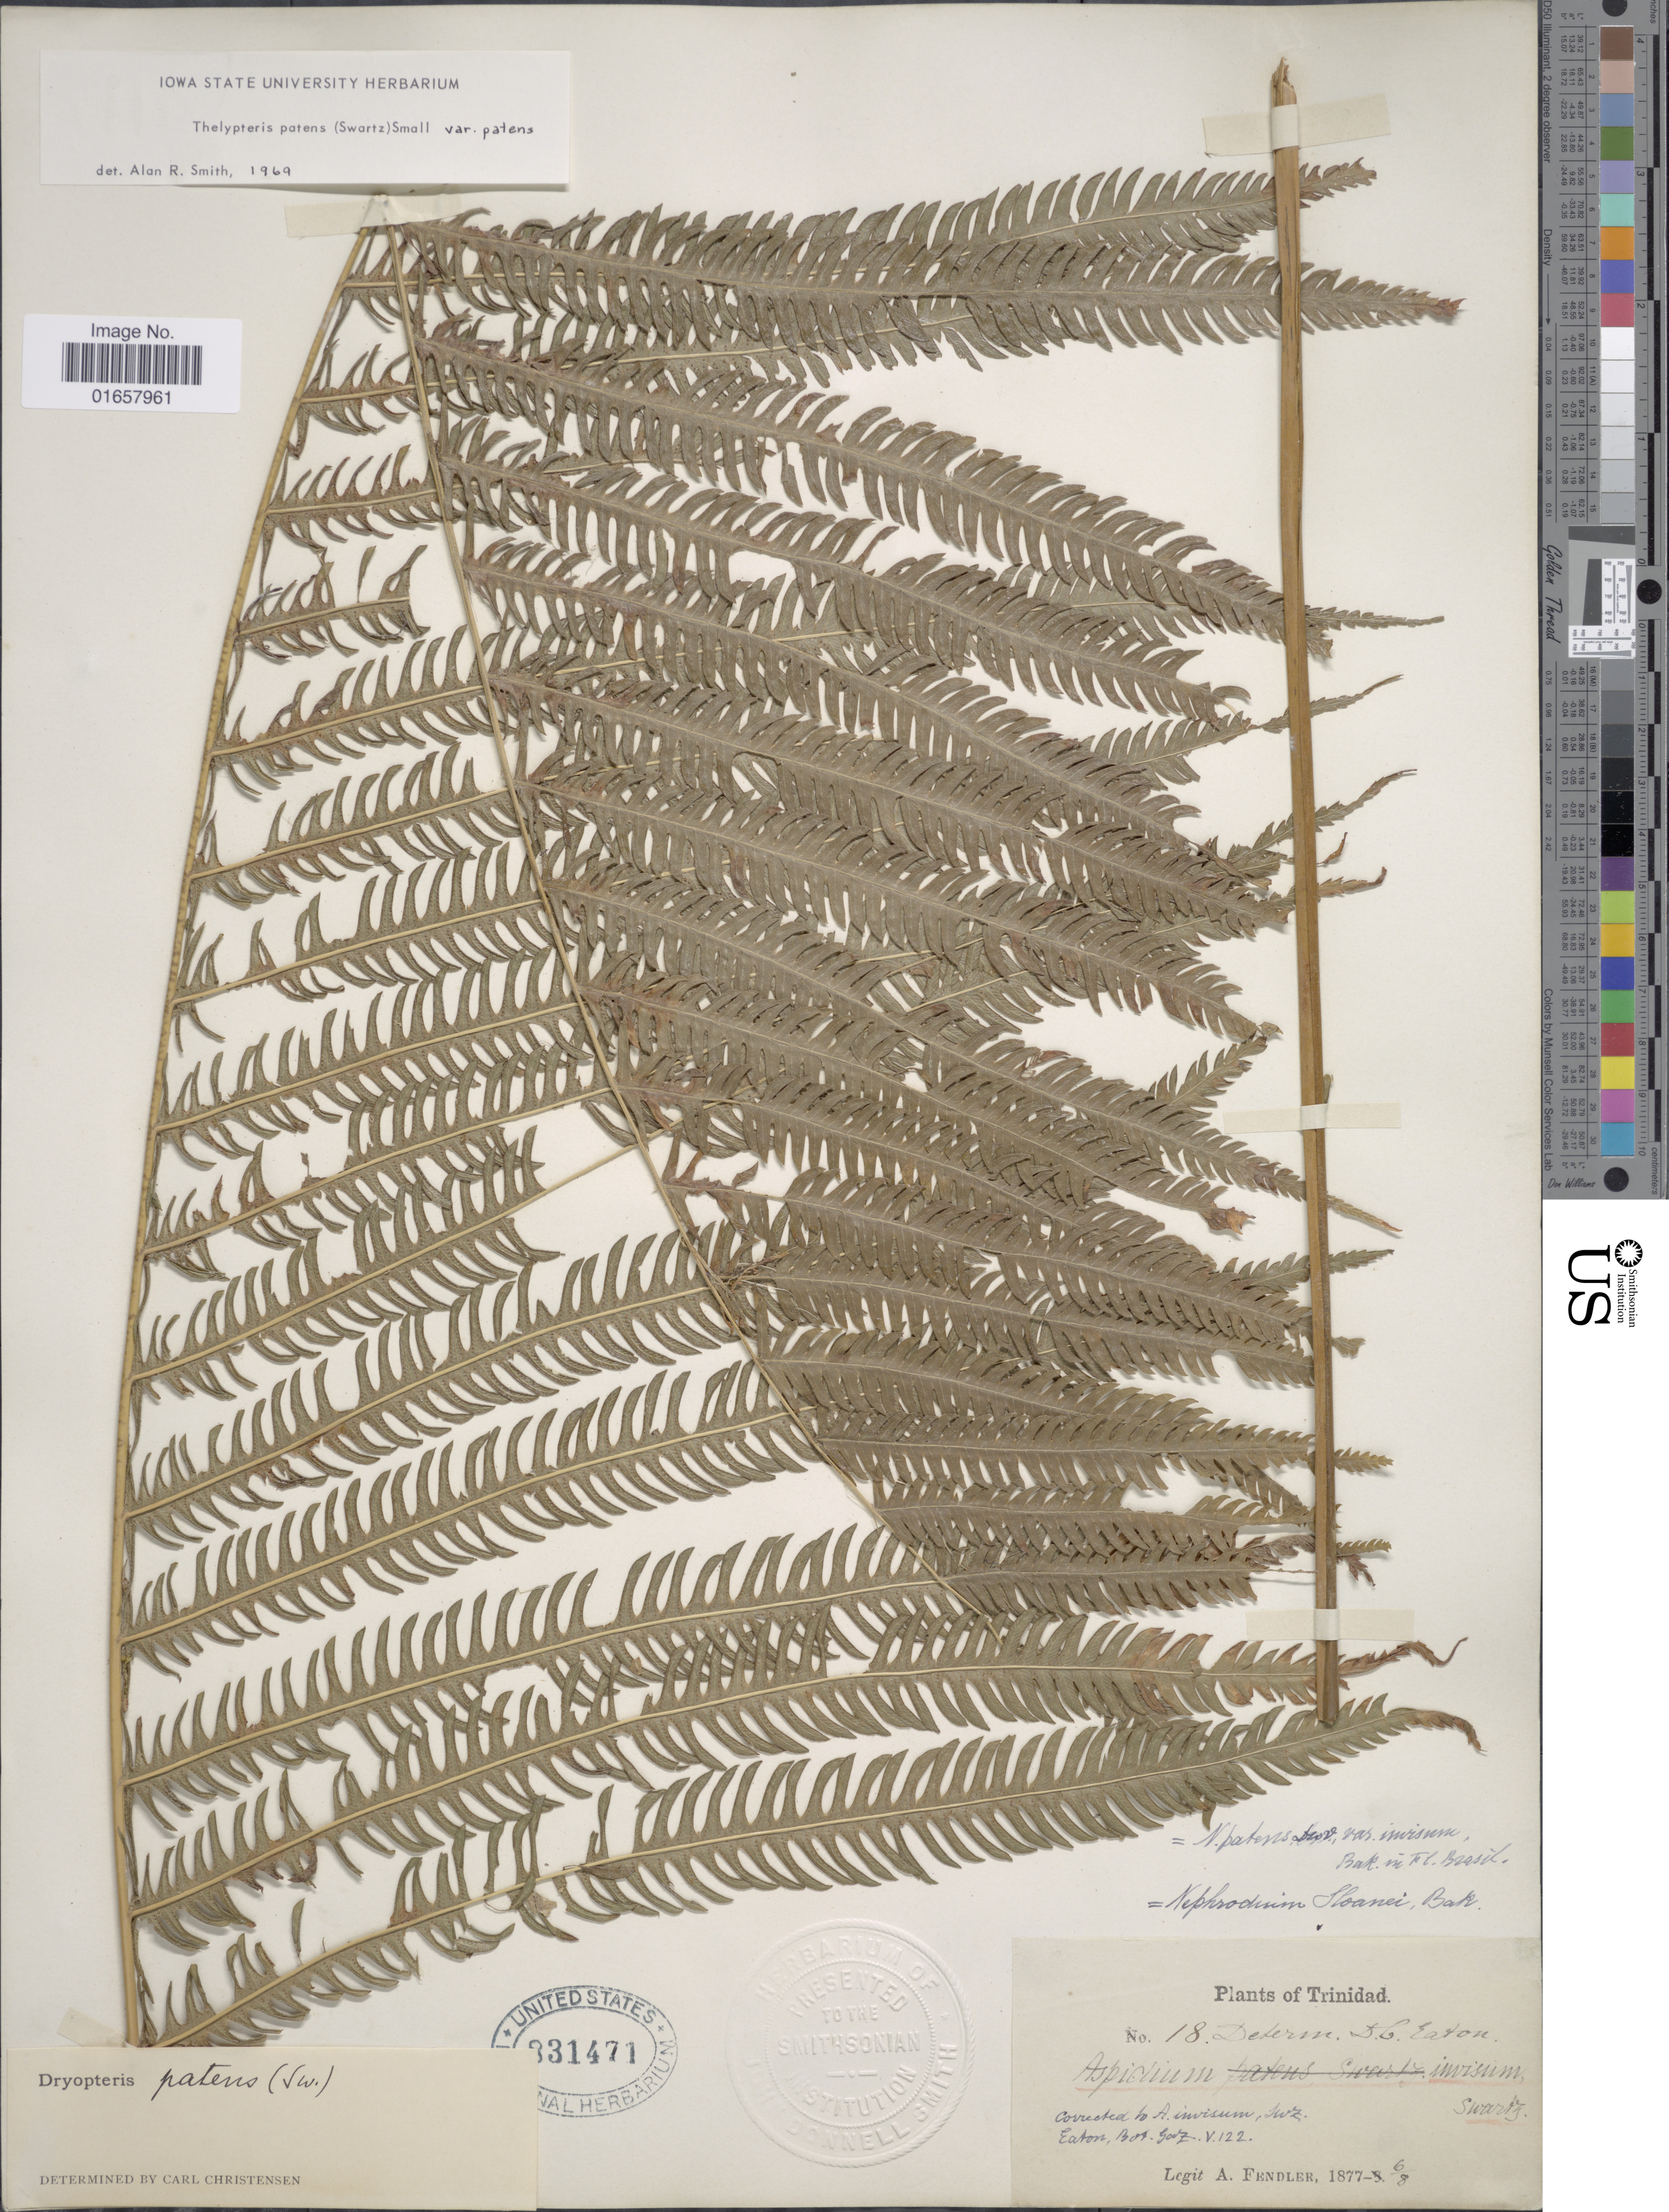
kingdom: Plantae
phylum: Tracheophyta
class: Polypodiopsida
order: Polypodiales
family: Thelypteridaceae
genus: Christella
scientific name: Christella patens var. patens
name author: (Sw.) Holttum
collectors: A. Fendler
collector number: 18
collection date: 1877-08-06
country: Trinidad and Tobago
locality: Trinidad.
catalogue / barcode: US 831471